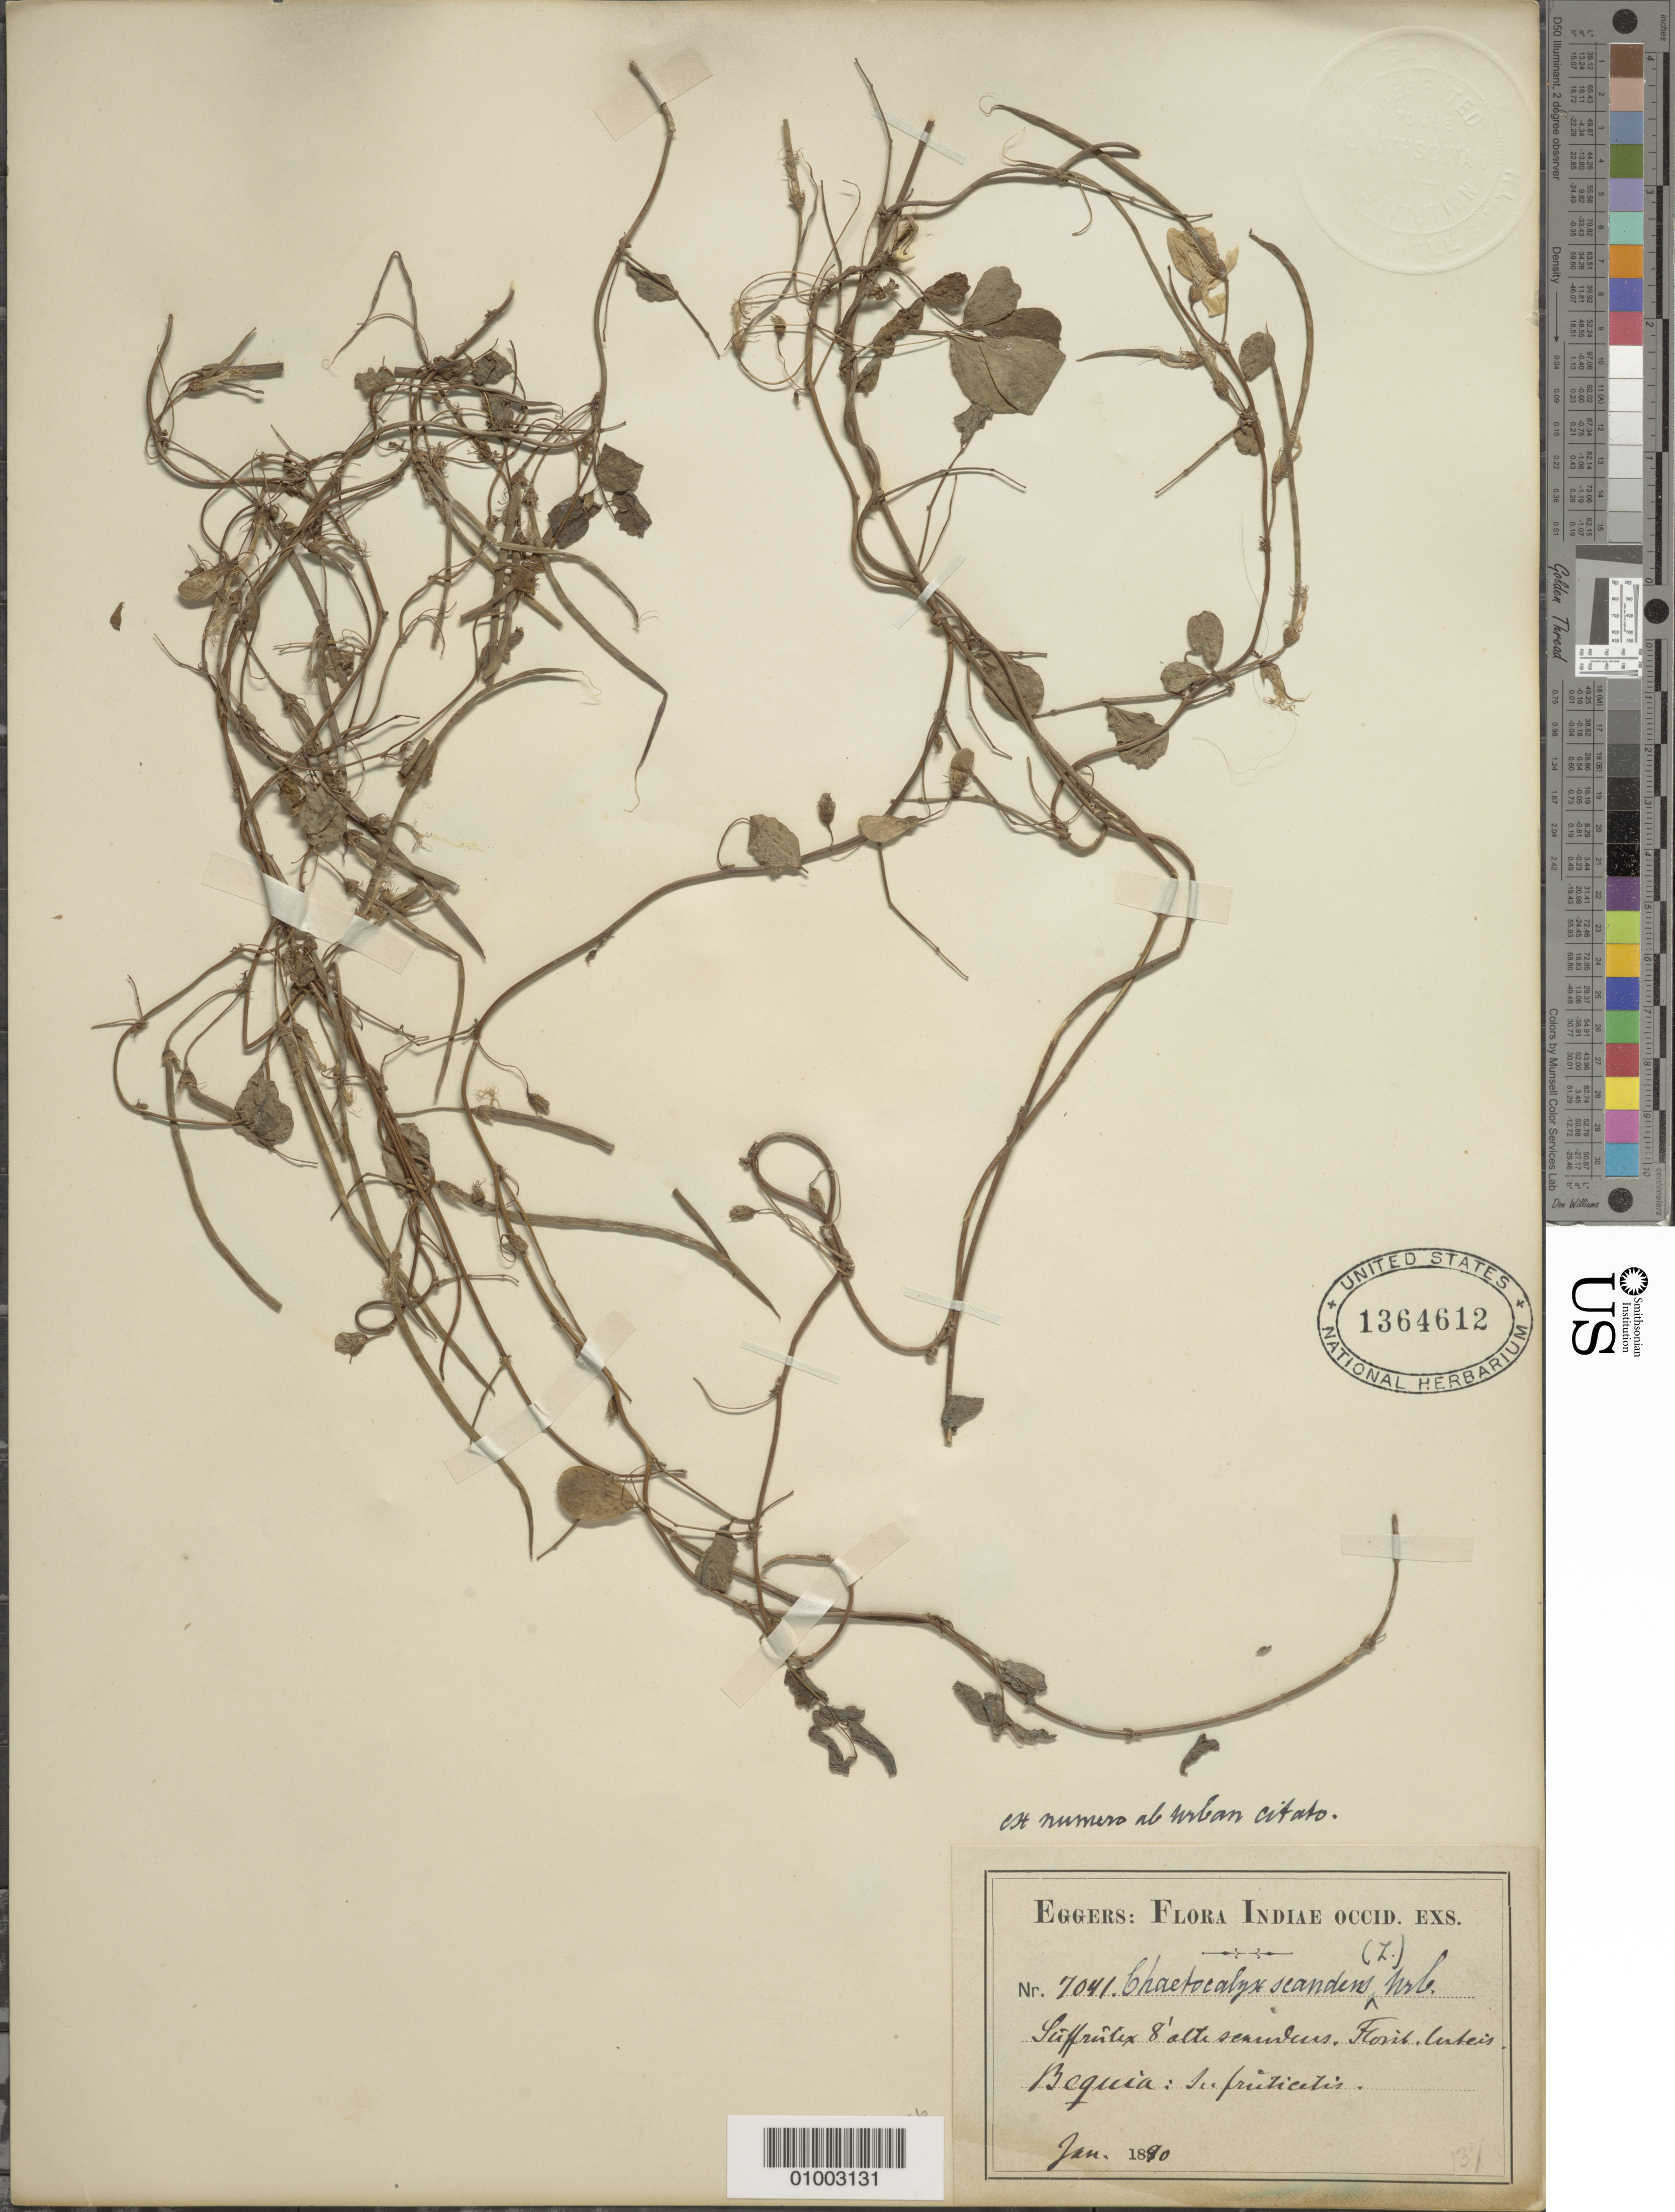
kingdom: Plantae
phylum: Tracheophyta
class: Magnoliopsida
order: Fabales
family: Fabaceae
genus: Chaetocalyx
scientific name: Chaetocalyx scandens var. scandens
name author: (L.) Urb.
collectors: H. F. A. von Eggers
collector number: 7041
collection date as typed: Jan 1890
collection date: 1890-01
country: St. Vincent - Grenadines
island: Becquia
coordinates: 0 N, 0 E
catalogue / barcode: US 1364612